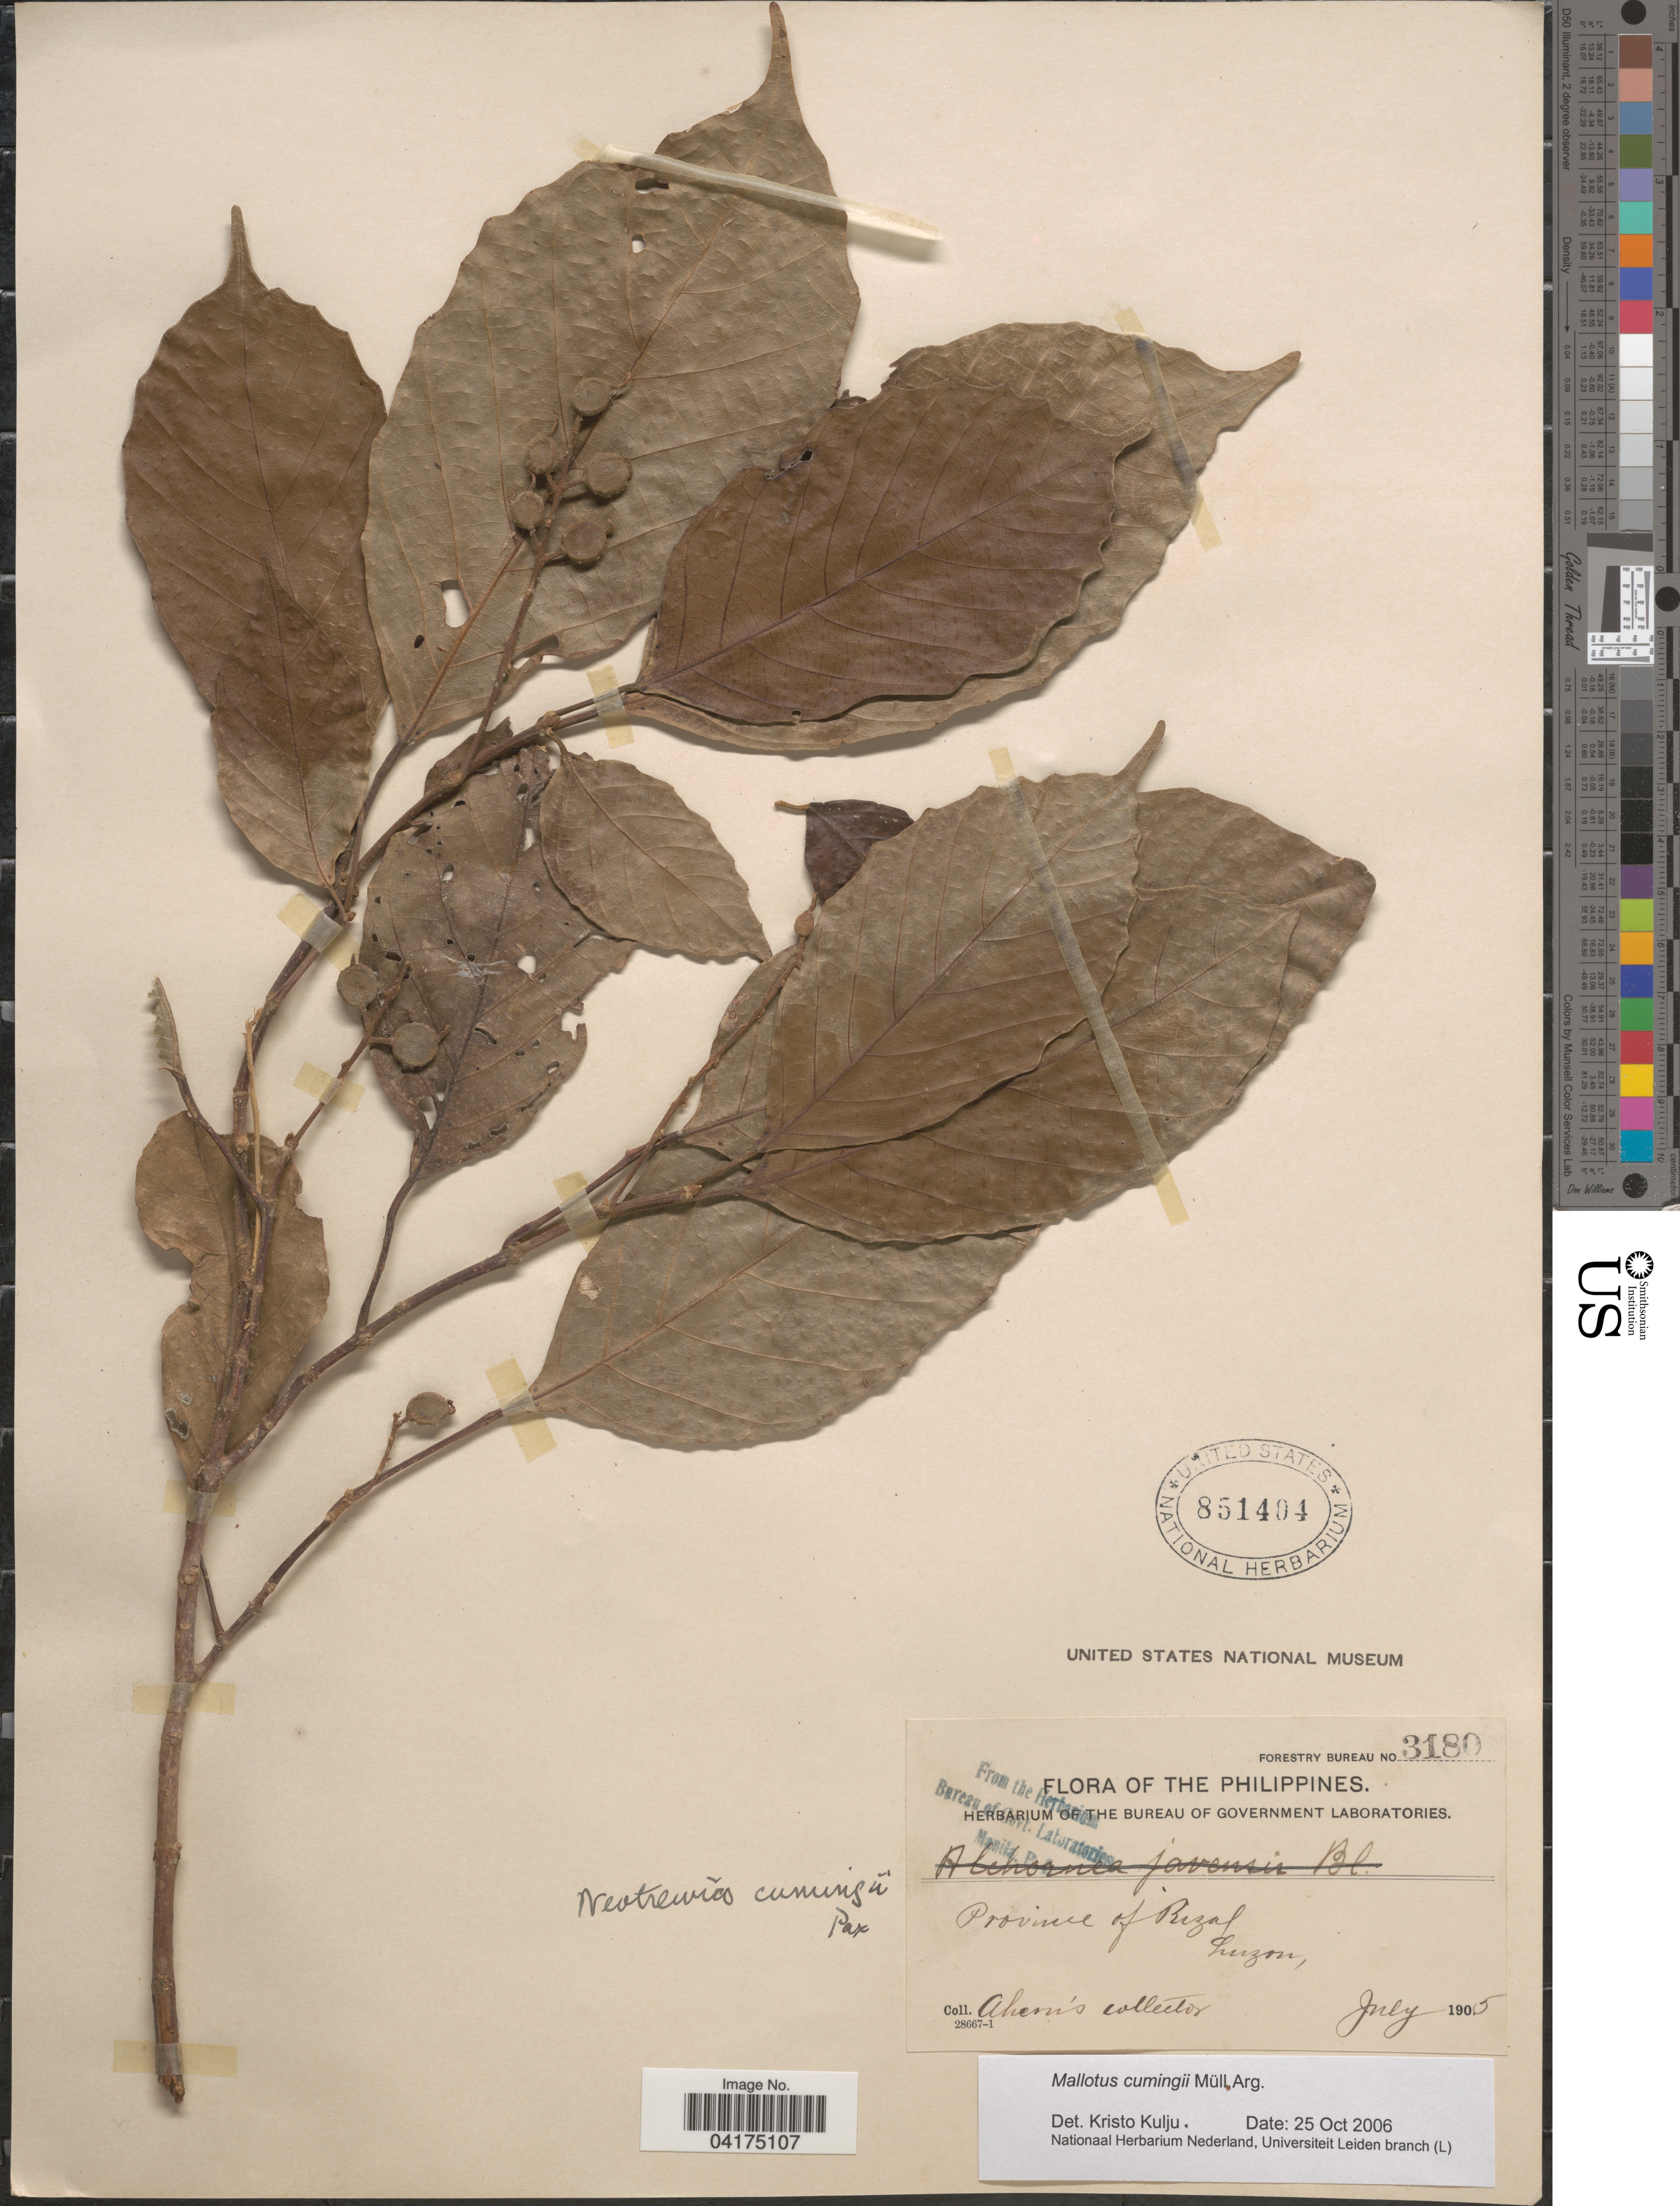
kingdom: Plantae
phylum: Tracheophyta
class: Magnoliopsida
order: Malpighiales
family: Euphorbiaceae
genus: Mallotus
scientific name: Mallotus cumingii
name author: Müll. Arg.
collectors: Ahern's collector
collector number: Forestry Bureau 3180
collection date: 1905-07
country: Philippines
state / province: Calabarzon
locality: Province of Rizal. Luzon.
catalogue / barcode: US 851404